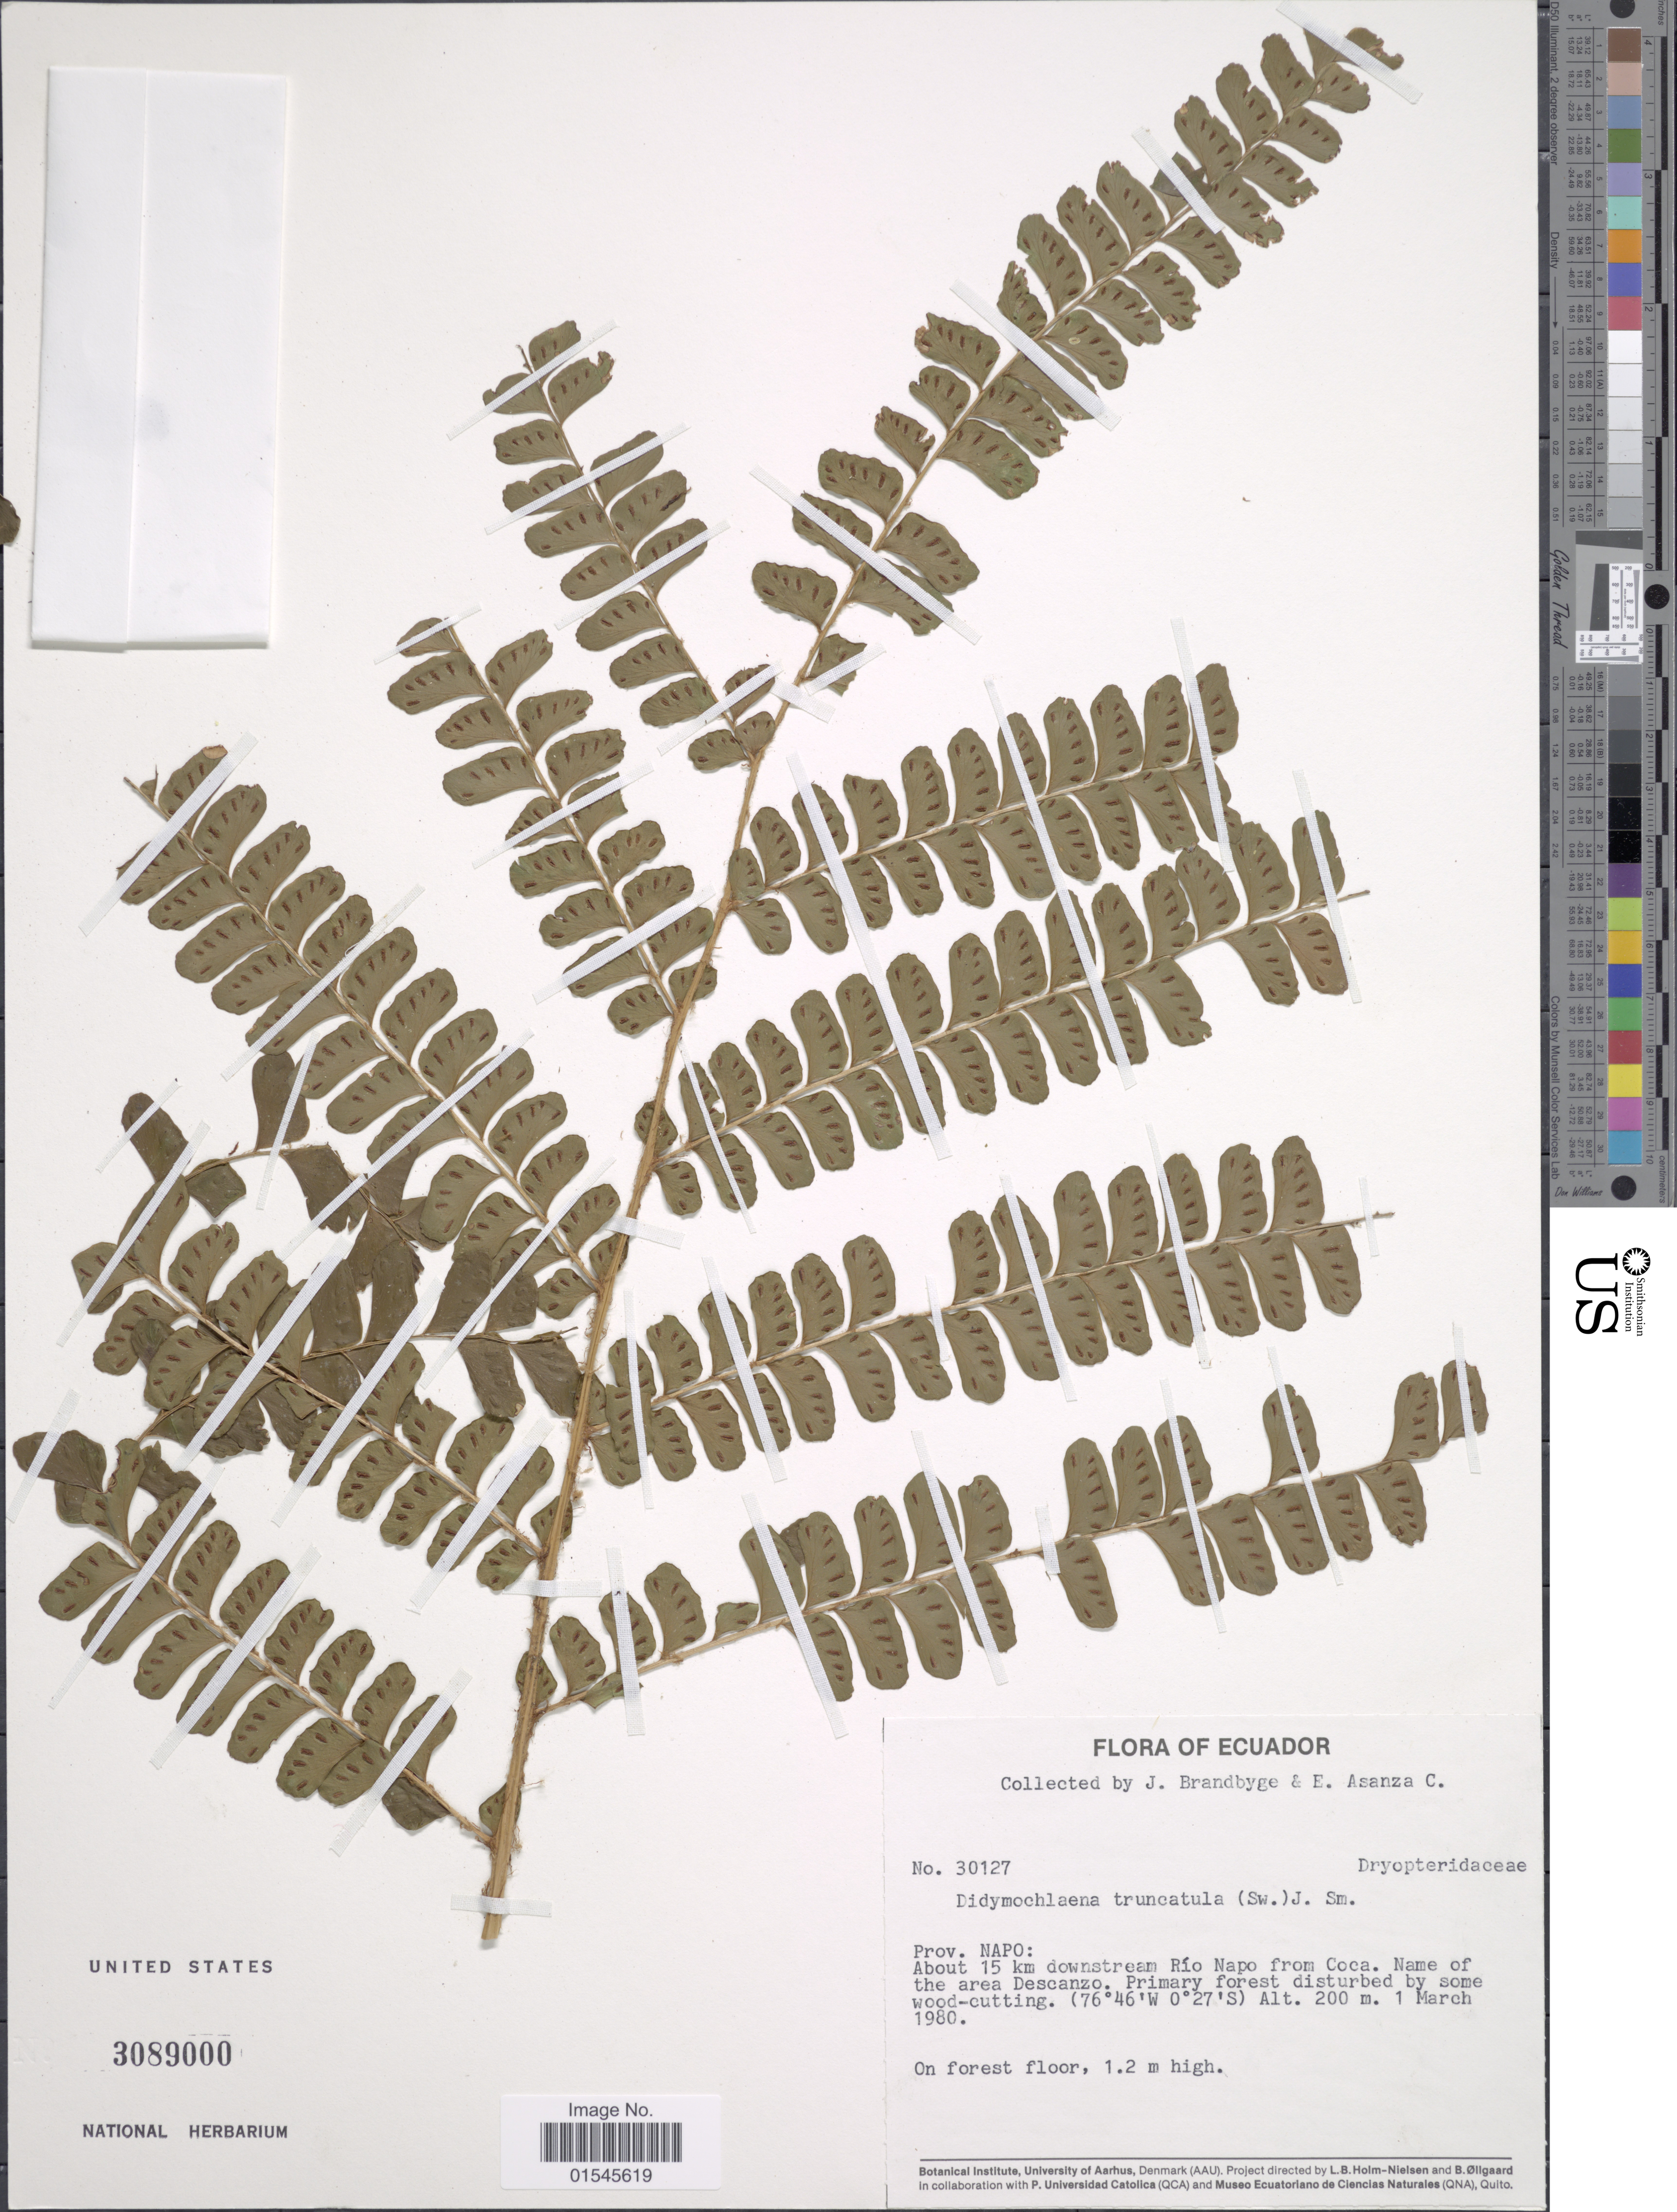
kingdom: Plantae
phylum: Tracheophyta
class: Polypodiopsida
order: Polypodiales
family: Didymochlaenaceae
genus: Didymochlaena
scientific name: Didymochlaena truncatula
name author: (Sw.) J. Sm.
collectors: J. Brandbyge & E. Asanza C.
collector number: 30127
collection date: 1980-03-01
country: Ecuador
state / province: Napo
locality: About 15 km downstream Río Napo from Coca. Name of the area Descanzo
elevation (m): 200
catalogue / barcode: US 3089000